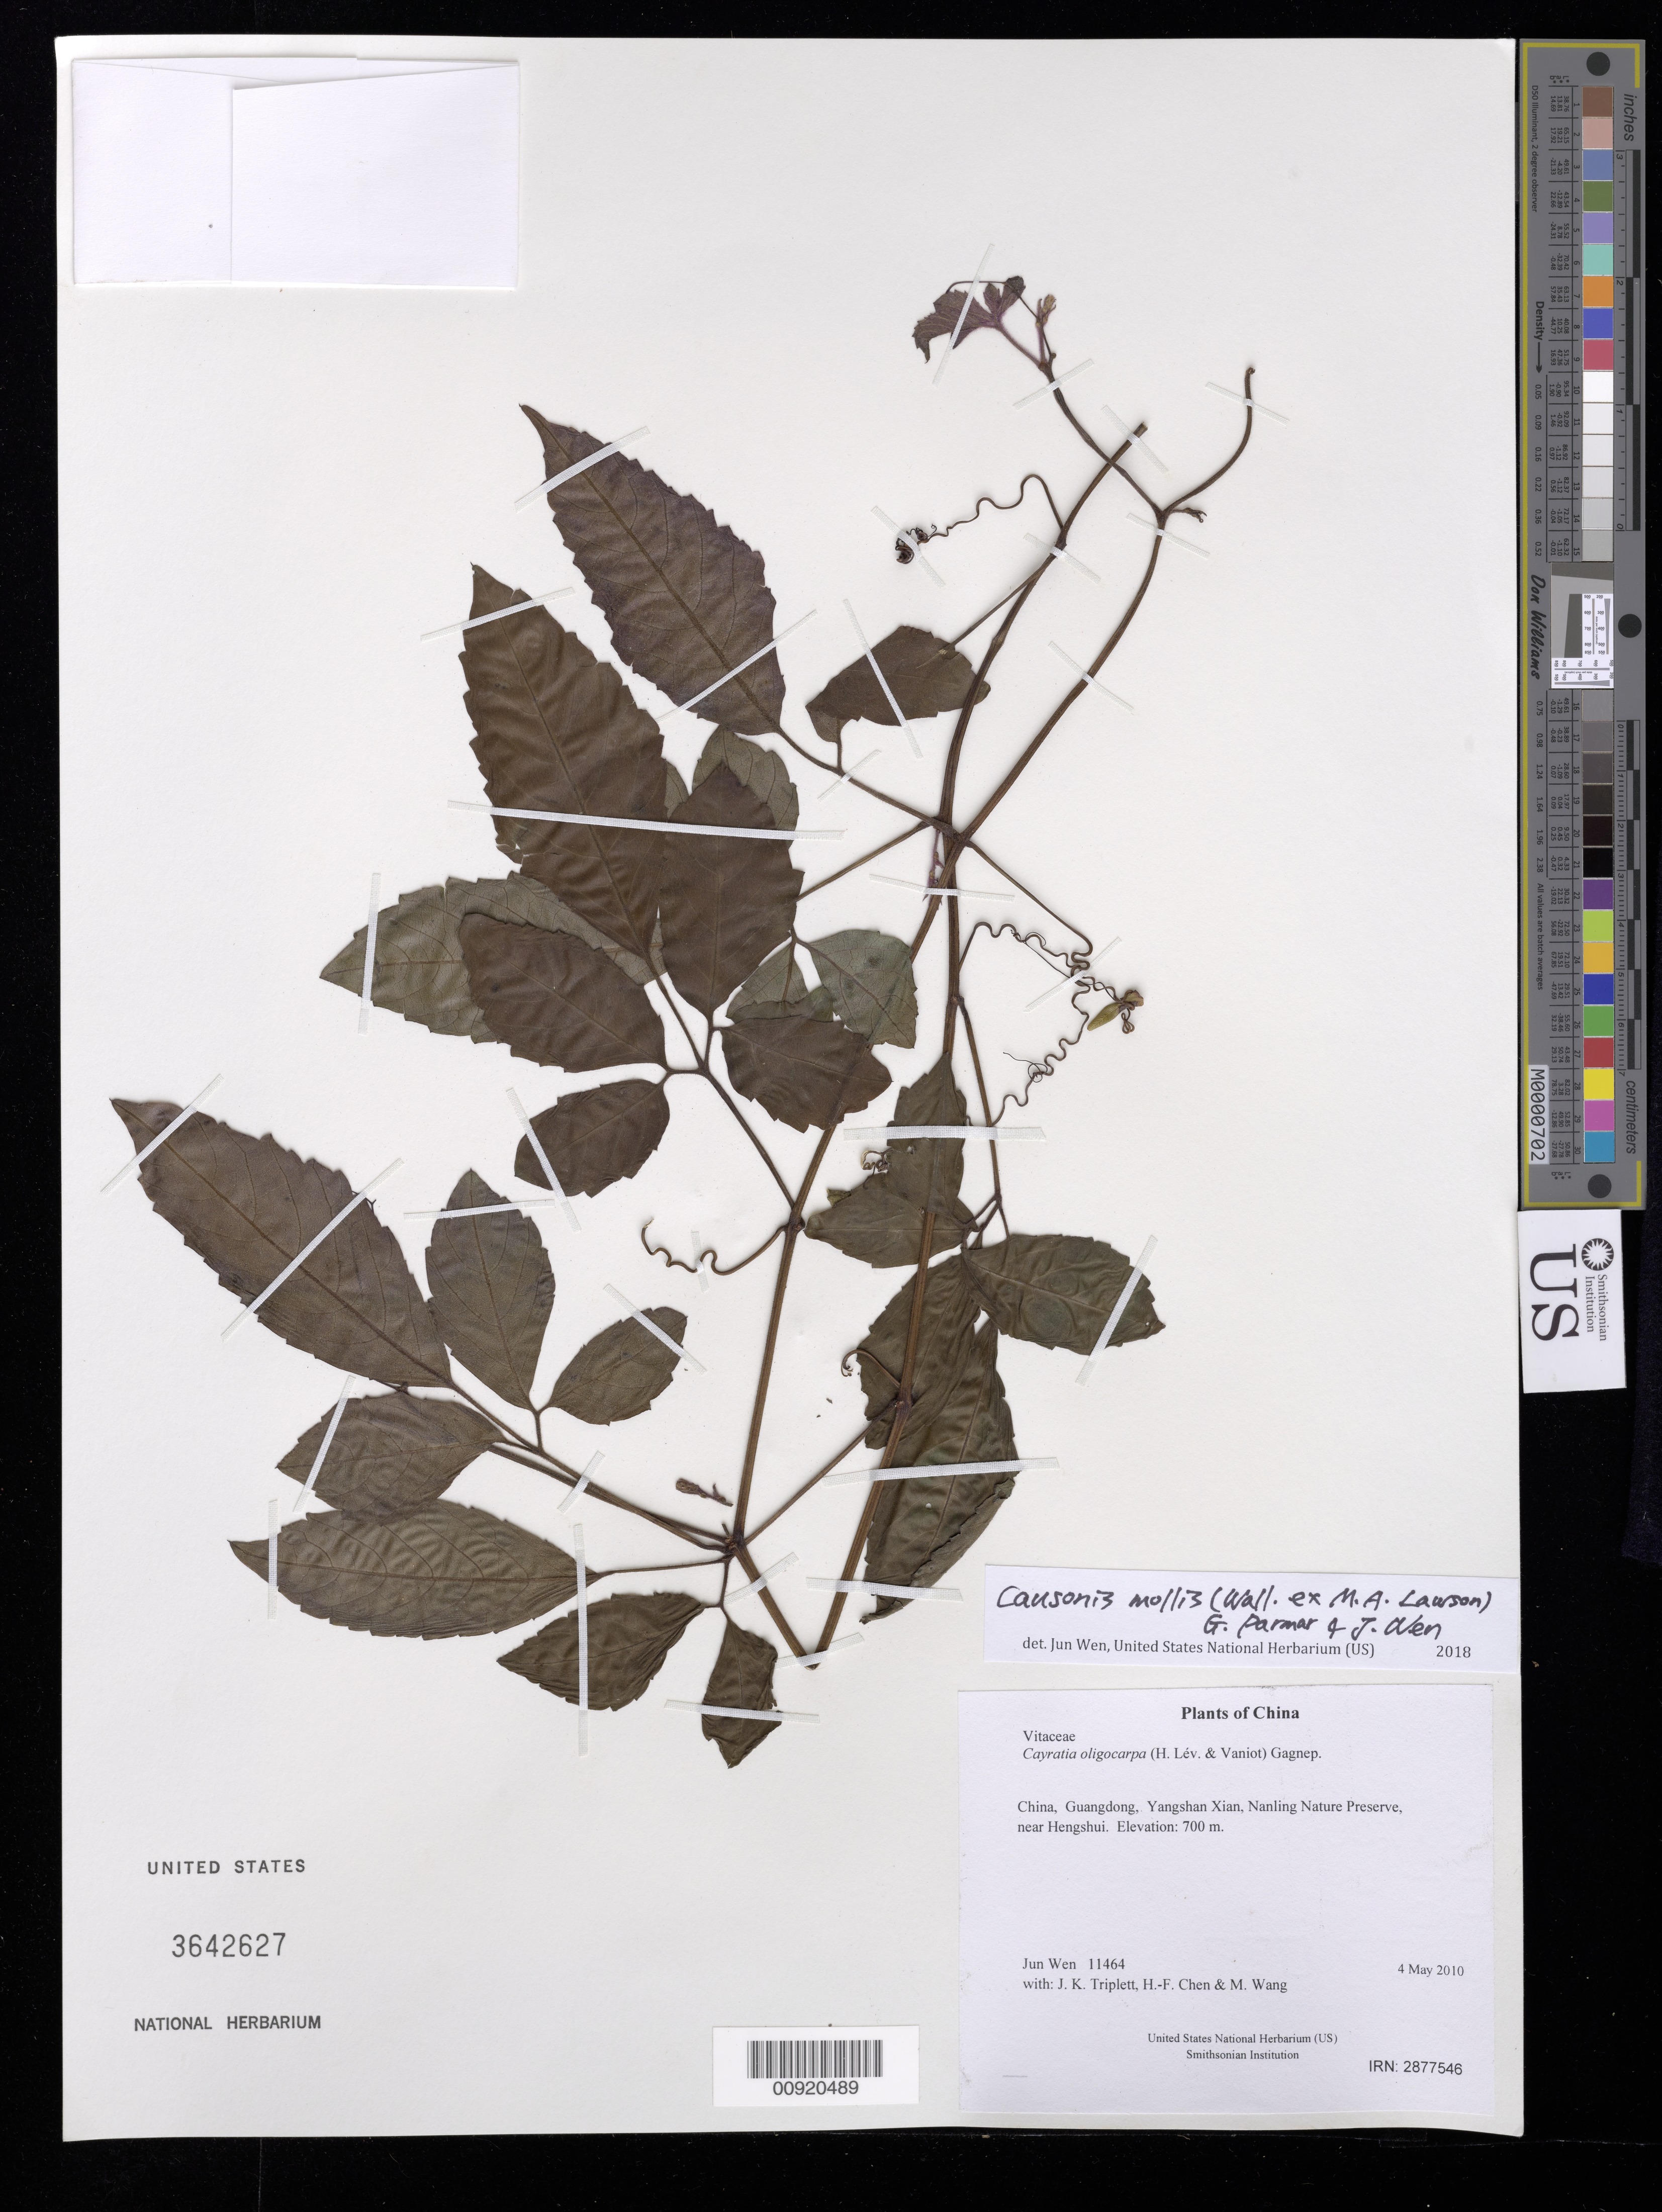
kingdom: Plantae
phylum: Tracheophyta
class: Magnoliopsida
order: Vitales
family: Vitaceae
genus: Causonis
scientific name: Causonis mollis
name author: (M.A. Lawson ex Wall.) Parmar & J. Wen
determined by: Wen, Jun, (BOT), Smithsonian Institution - National Museum of Natural History (UNITED STATES)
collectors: J. Wen, J. K. Triplett, H.-F. Chen & M. Wang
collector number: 11464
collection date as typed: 4 May 2010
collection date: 2010-05-04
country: China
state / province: Guangdong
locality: Yangshan Xian, Nanling Nature Preserve, near Hengshui.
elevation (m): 700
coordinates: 24 51.659 N, 112 53.675 E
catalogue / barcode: US 3642627